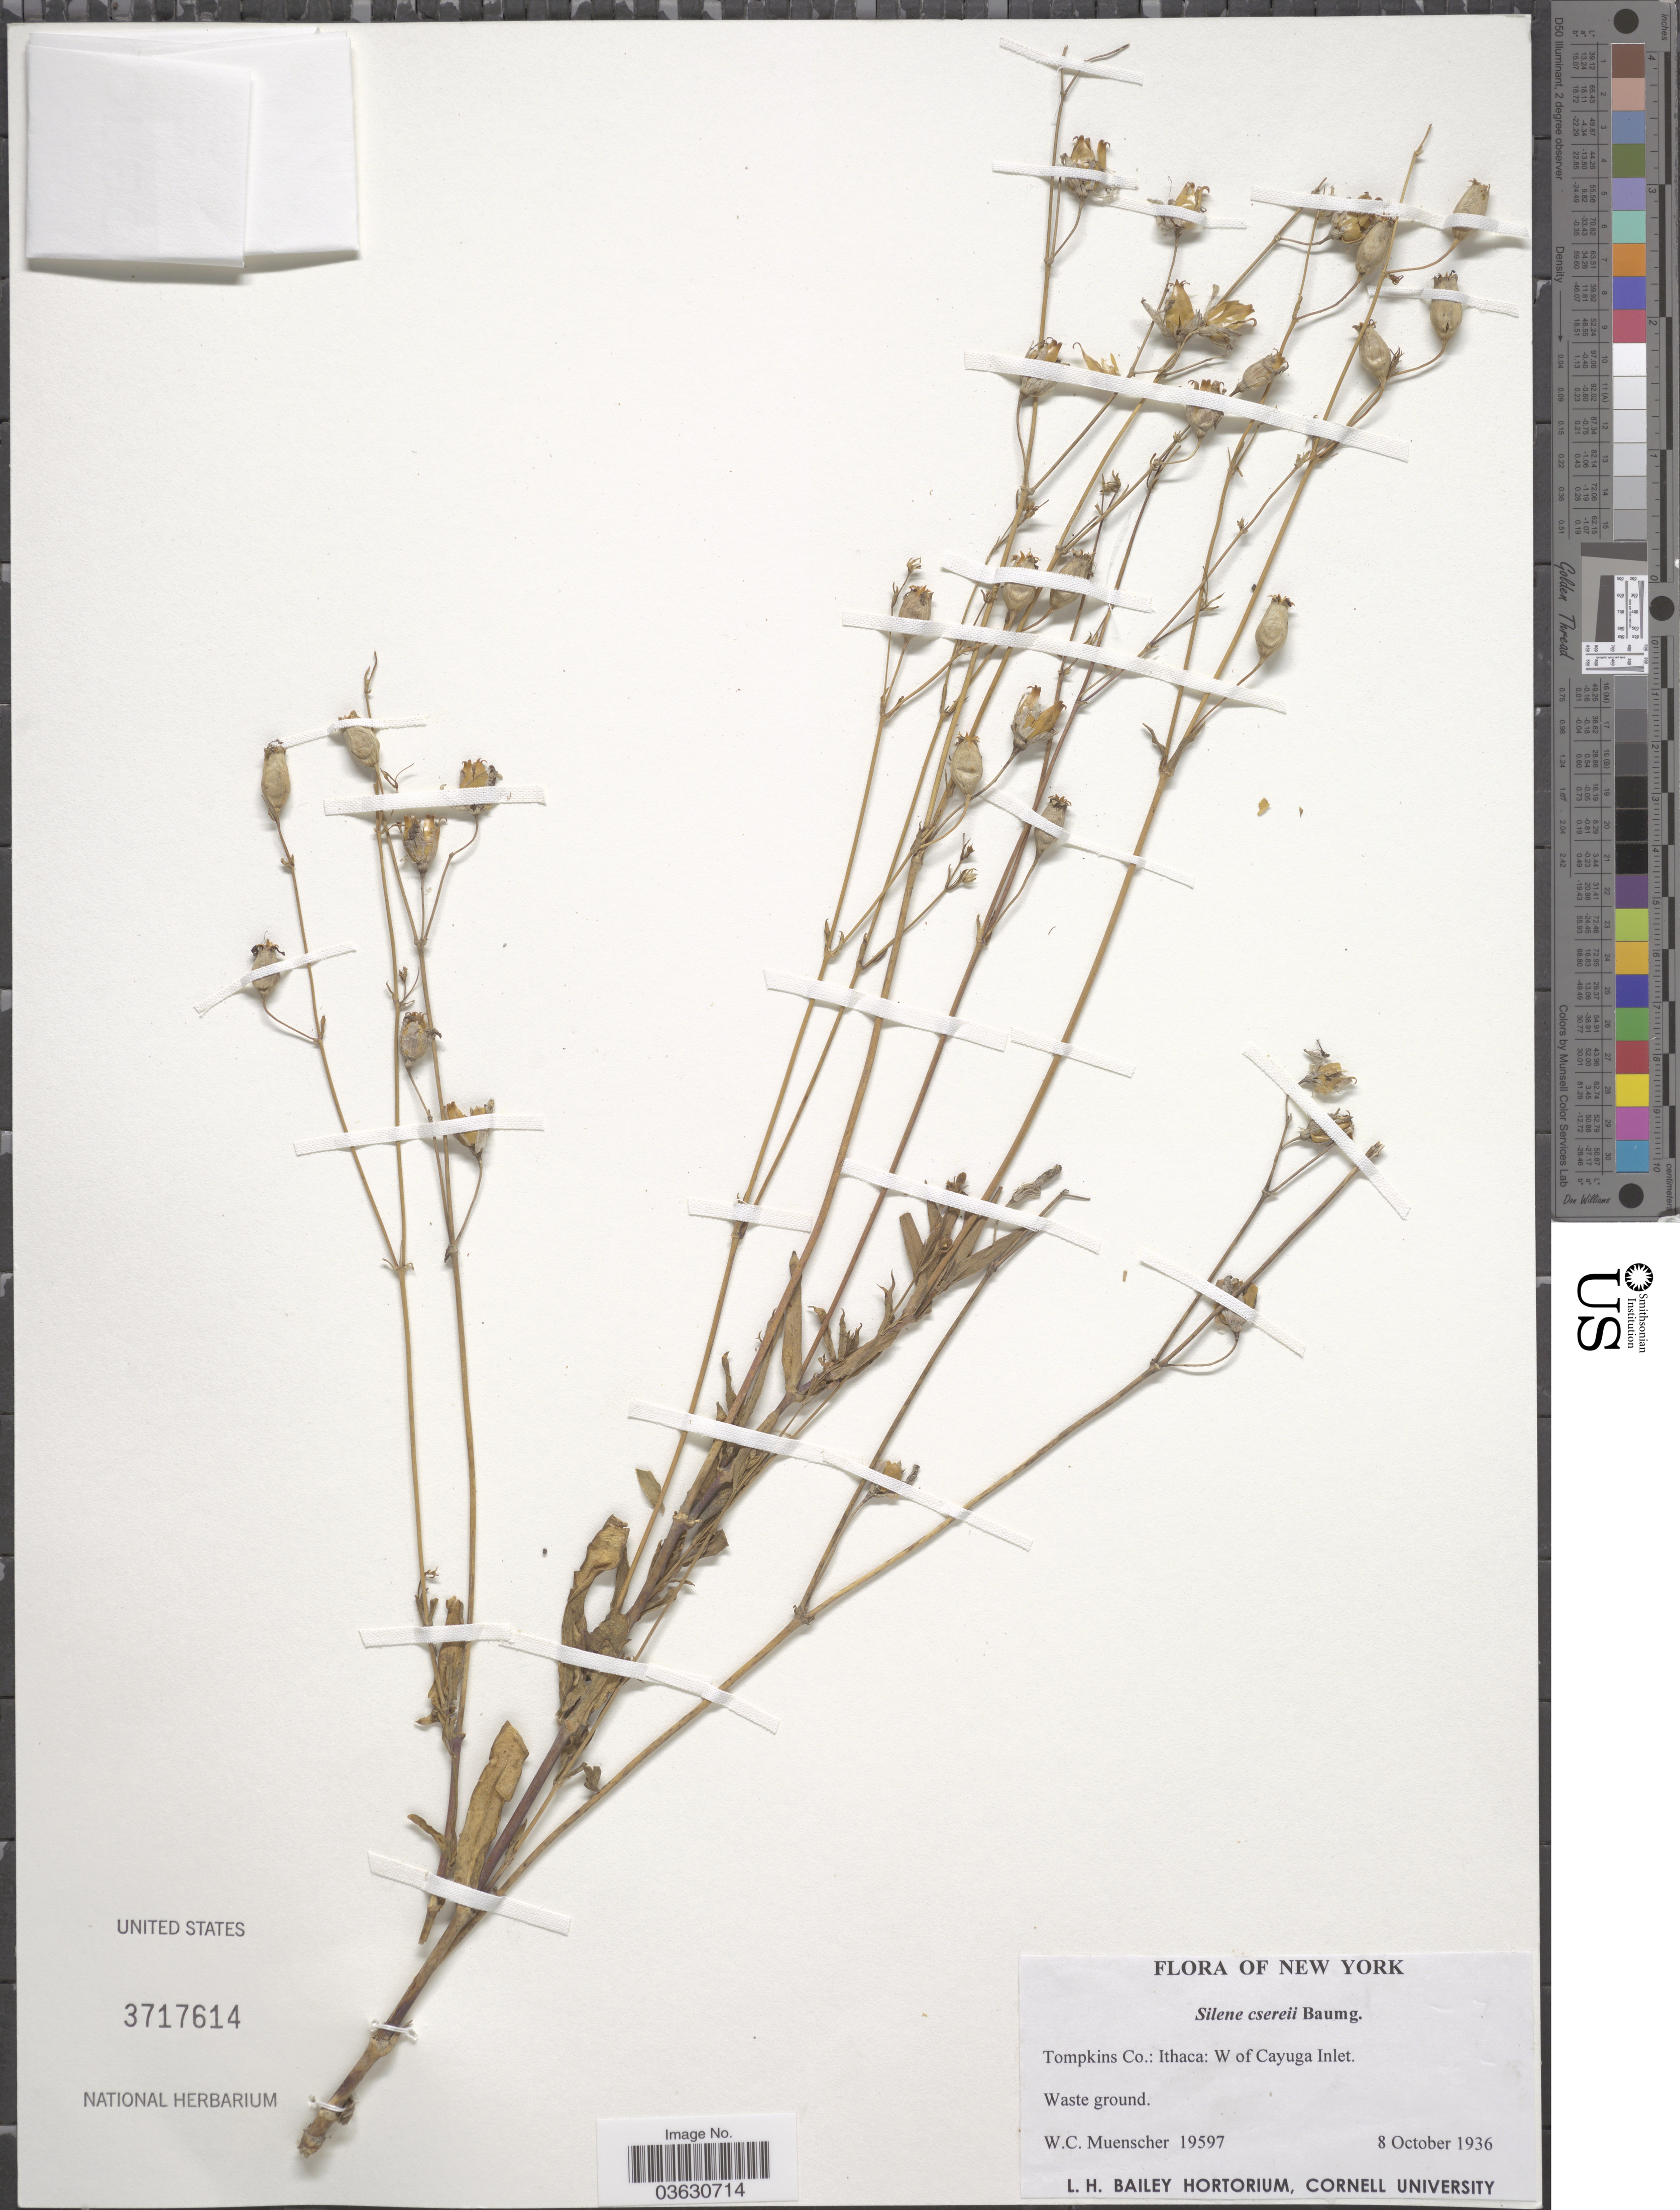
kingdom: Plantae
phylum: Tracheophyta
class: Magnoliopsida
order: Caryophyllales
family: Caryophyllaceae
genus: Silene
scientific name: Silene csereii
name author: Baumg.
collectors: W. Muenscher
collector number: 19597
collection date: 1936-10-08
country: United States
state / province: New York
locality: Tompkins Co.: Ithaca: W of Cayuga Inlet.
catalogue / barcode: US 3717614